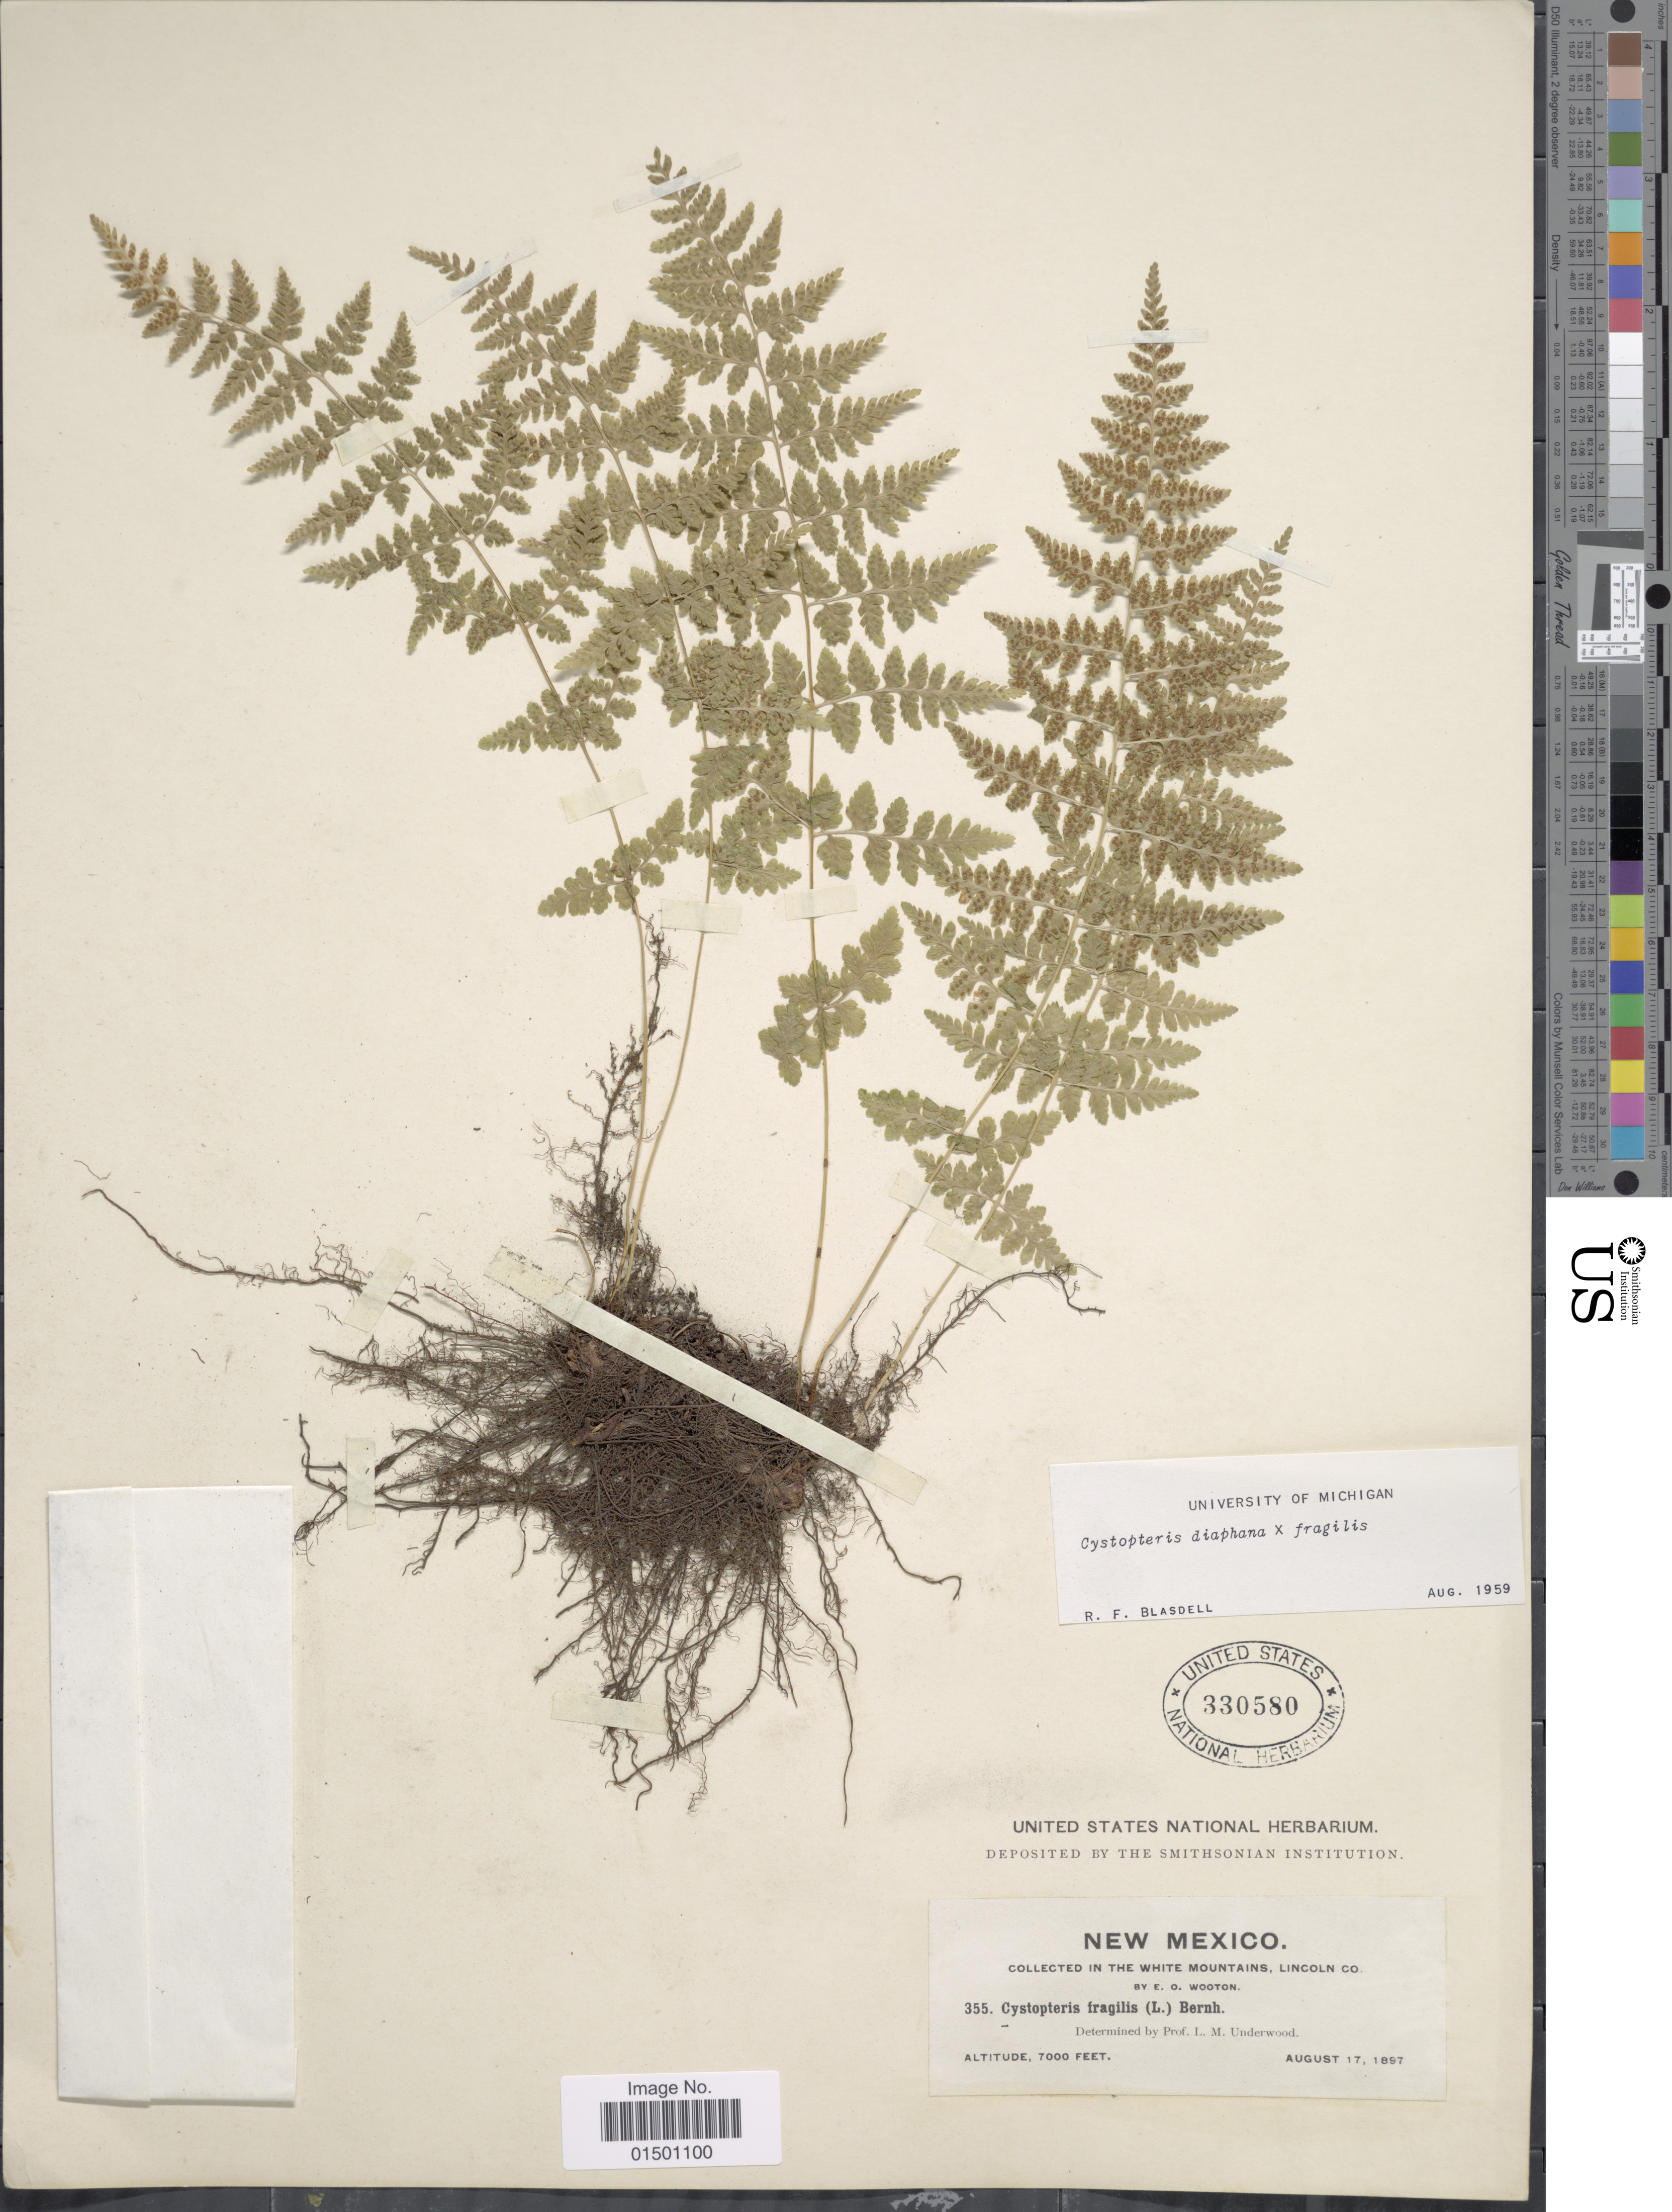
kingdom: Plantae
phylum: Tracheophyta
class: Polypodiopsida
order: Polypodiales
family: Cystopteridaceae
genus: Cystopteris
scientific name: Cystopteris diaphana x C. fragilis (L.) Bernh.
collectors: E. O. Wooton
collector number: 355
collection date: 1897-08-17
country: United States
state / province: New Mexico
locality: White Mountains, Lincoln Co.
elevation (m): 2134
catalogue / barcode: US 330580